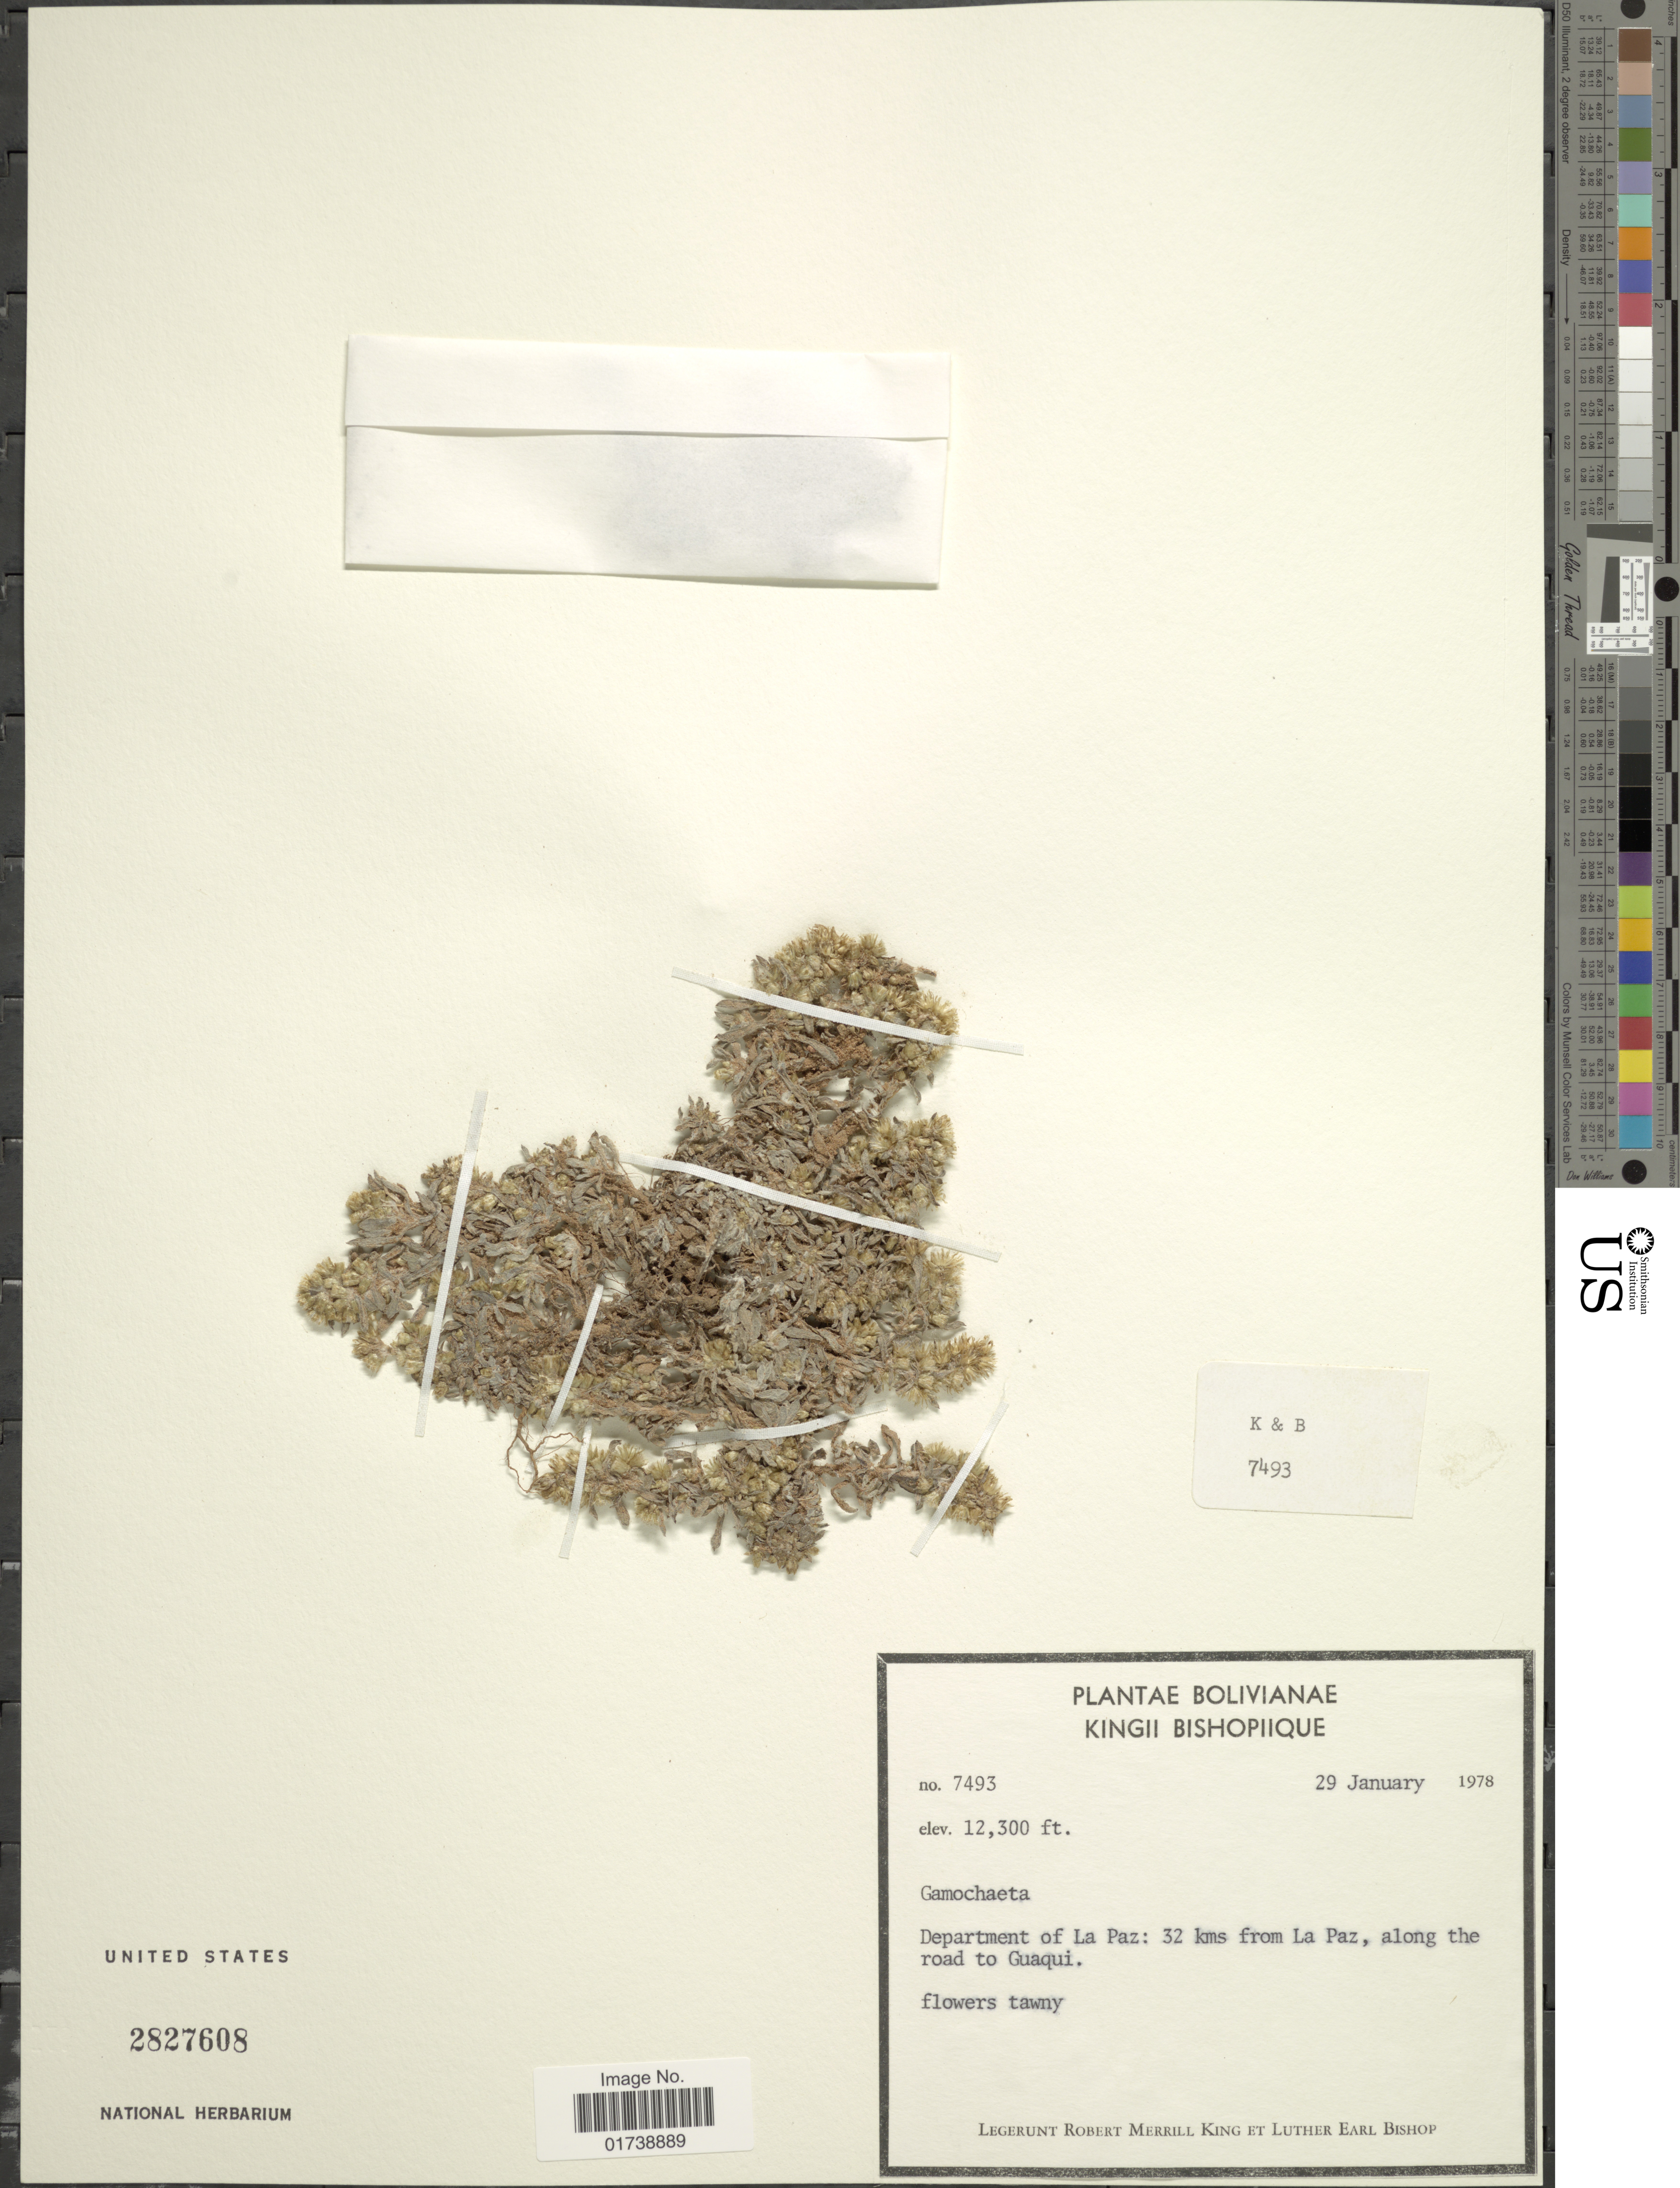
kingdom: Plantae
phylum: Tracheophyta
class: Magnoliopsida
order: Asterales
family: Asteraceae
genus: Gamochaeta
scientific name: Gamochaeta sp.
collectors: R. M. King & L. E. Bishop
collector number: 7493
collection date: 1978-01-29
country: Bolivia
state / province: La Paz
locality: Bolivianae, 39 kms from La Paz, along the road to Guaqui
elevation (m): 3749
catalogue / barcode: US 2827608